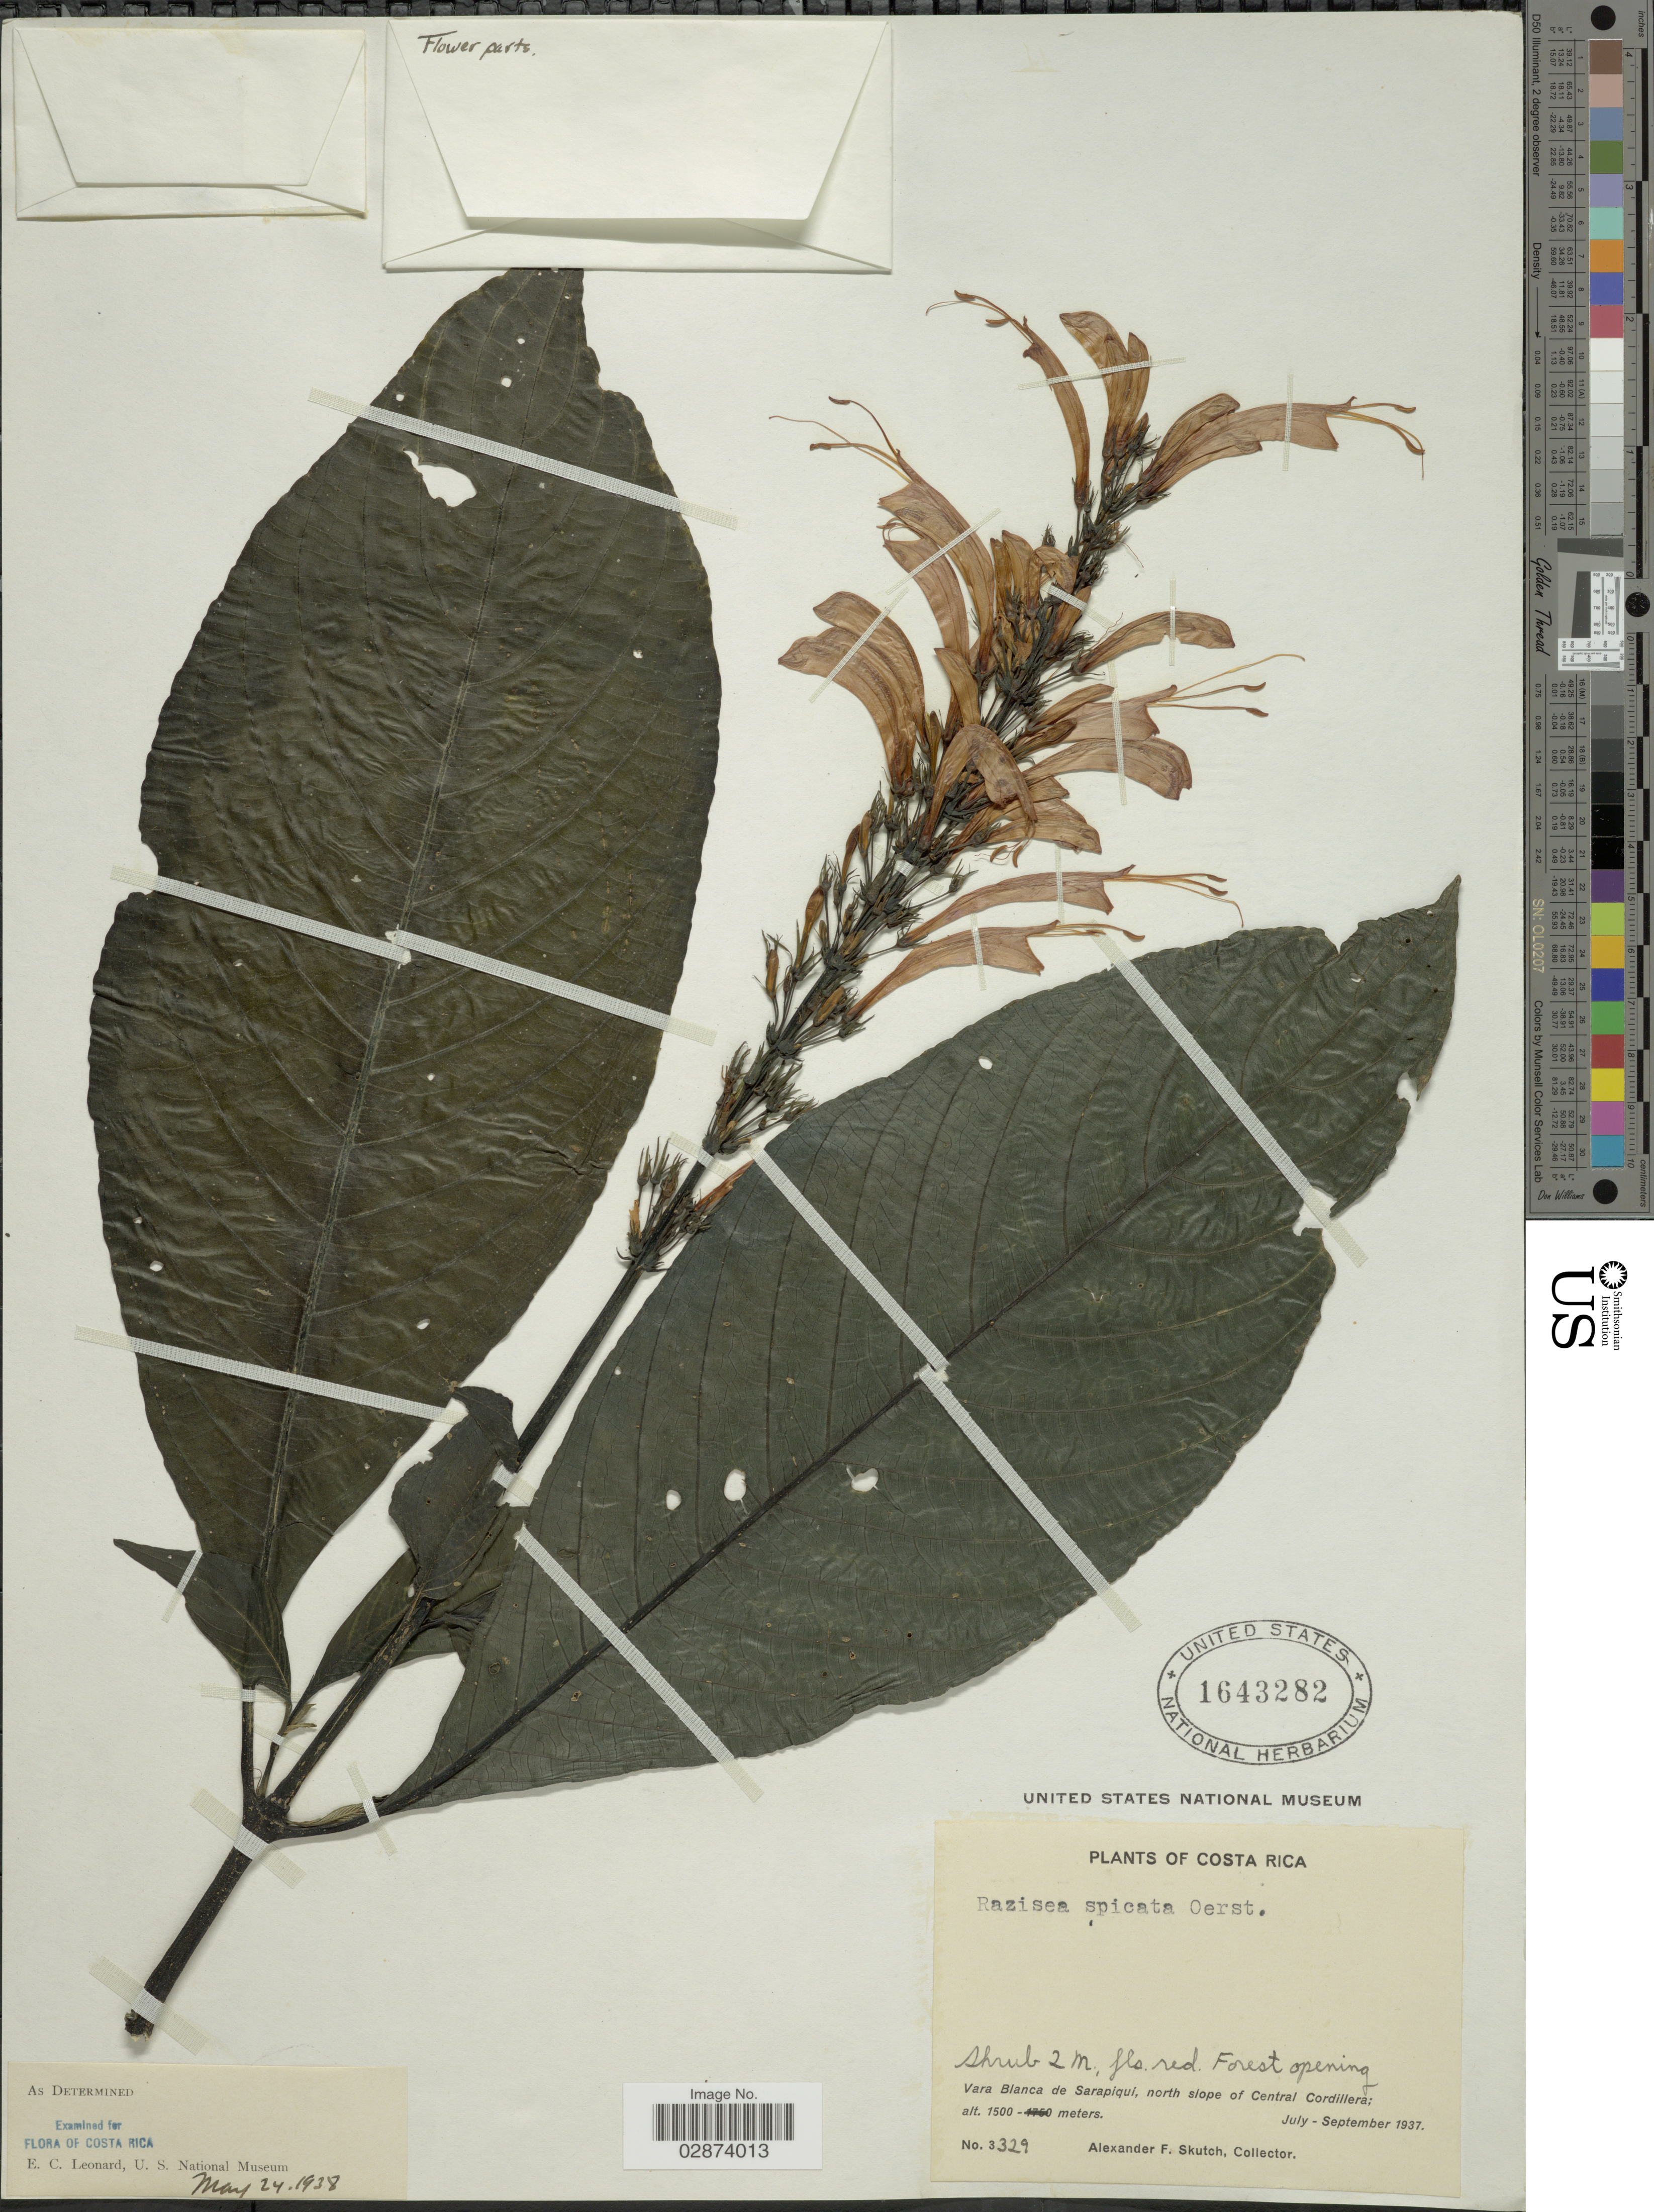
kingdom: Plantae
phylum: Tracheophyta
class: Magnoliopsida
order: Lamiales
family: Acanthaceae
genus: Razisea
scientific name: Razisea spicata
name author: Oerst.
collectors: A. F. Skutch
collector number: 3329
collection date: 1937-07/1937-09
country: Costa Rica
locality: Vara Blanca de Sarapiqui, north slope of Central Cordillera.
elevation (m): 1500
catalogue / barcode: US 1643282